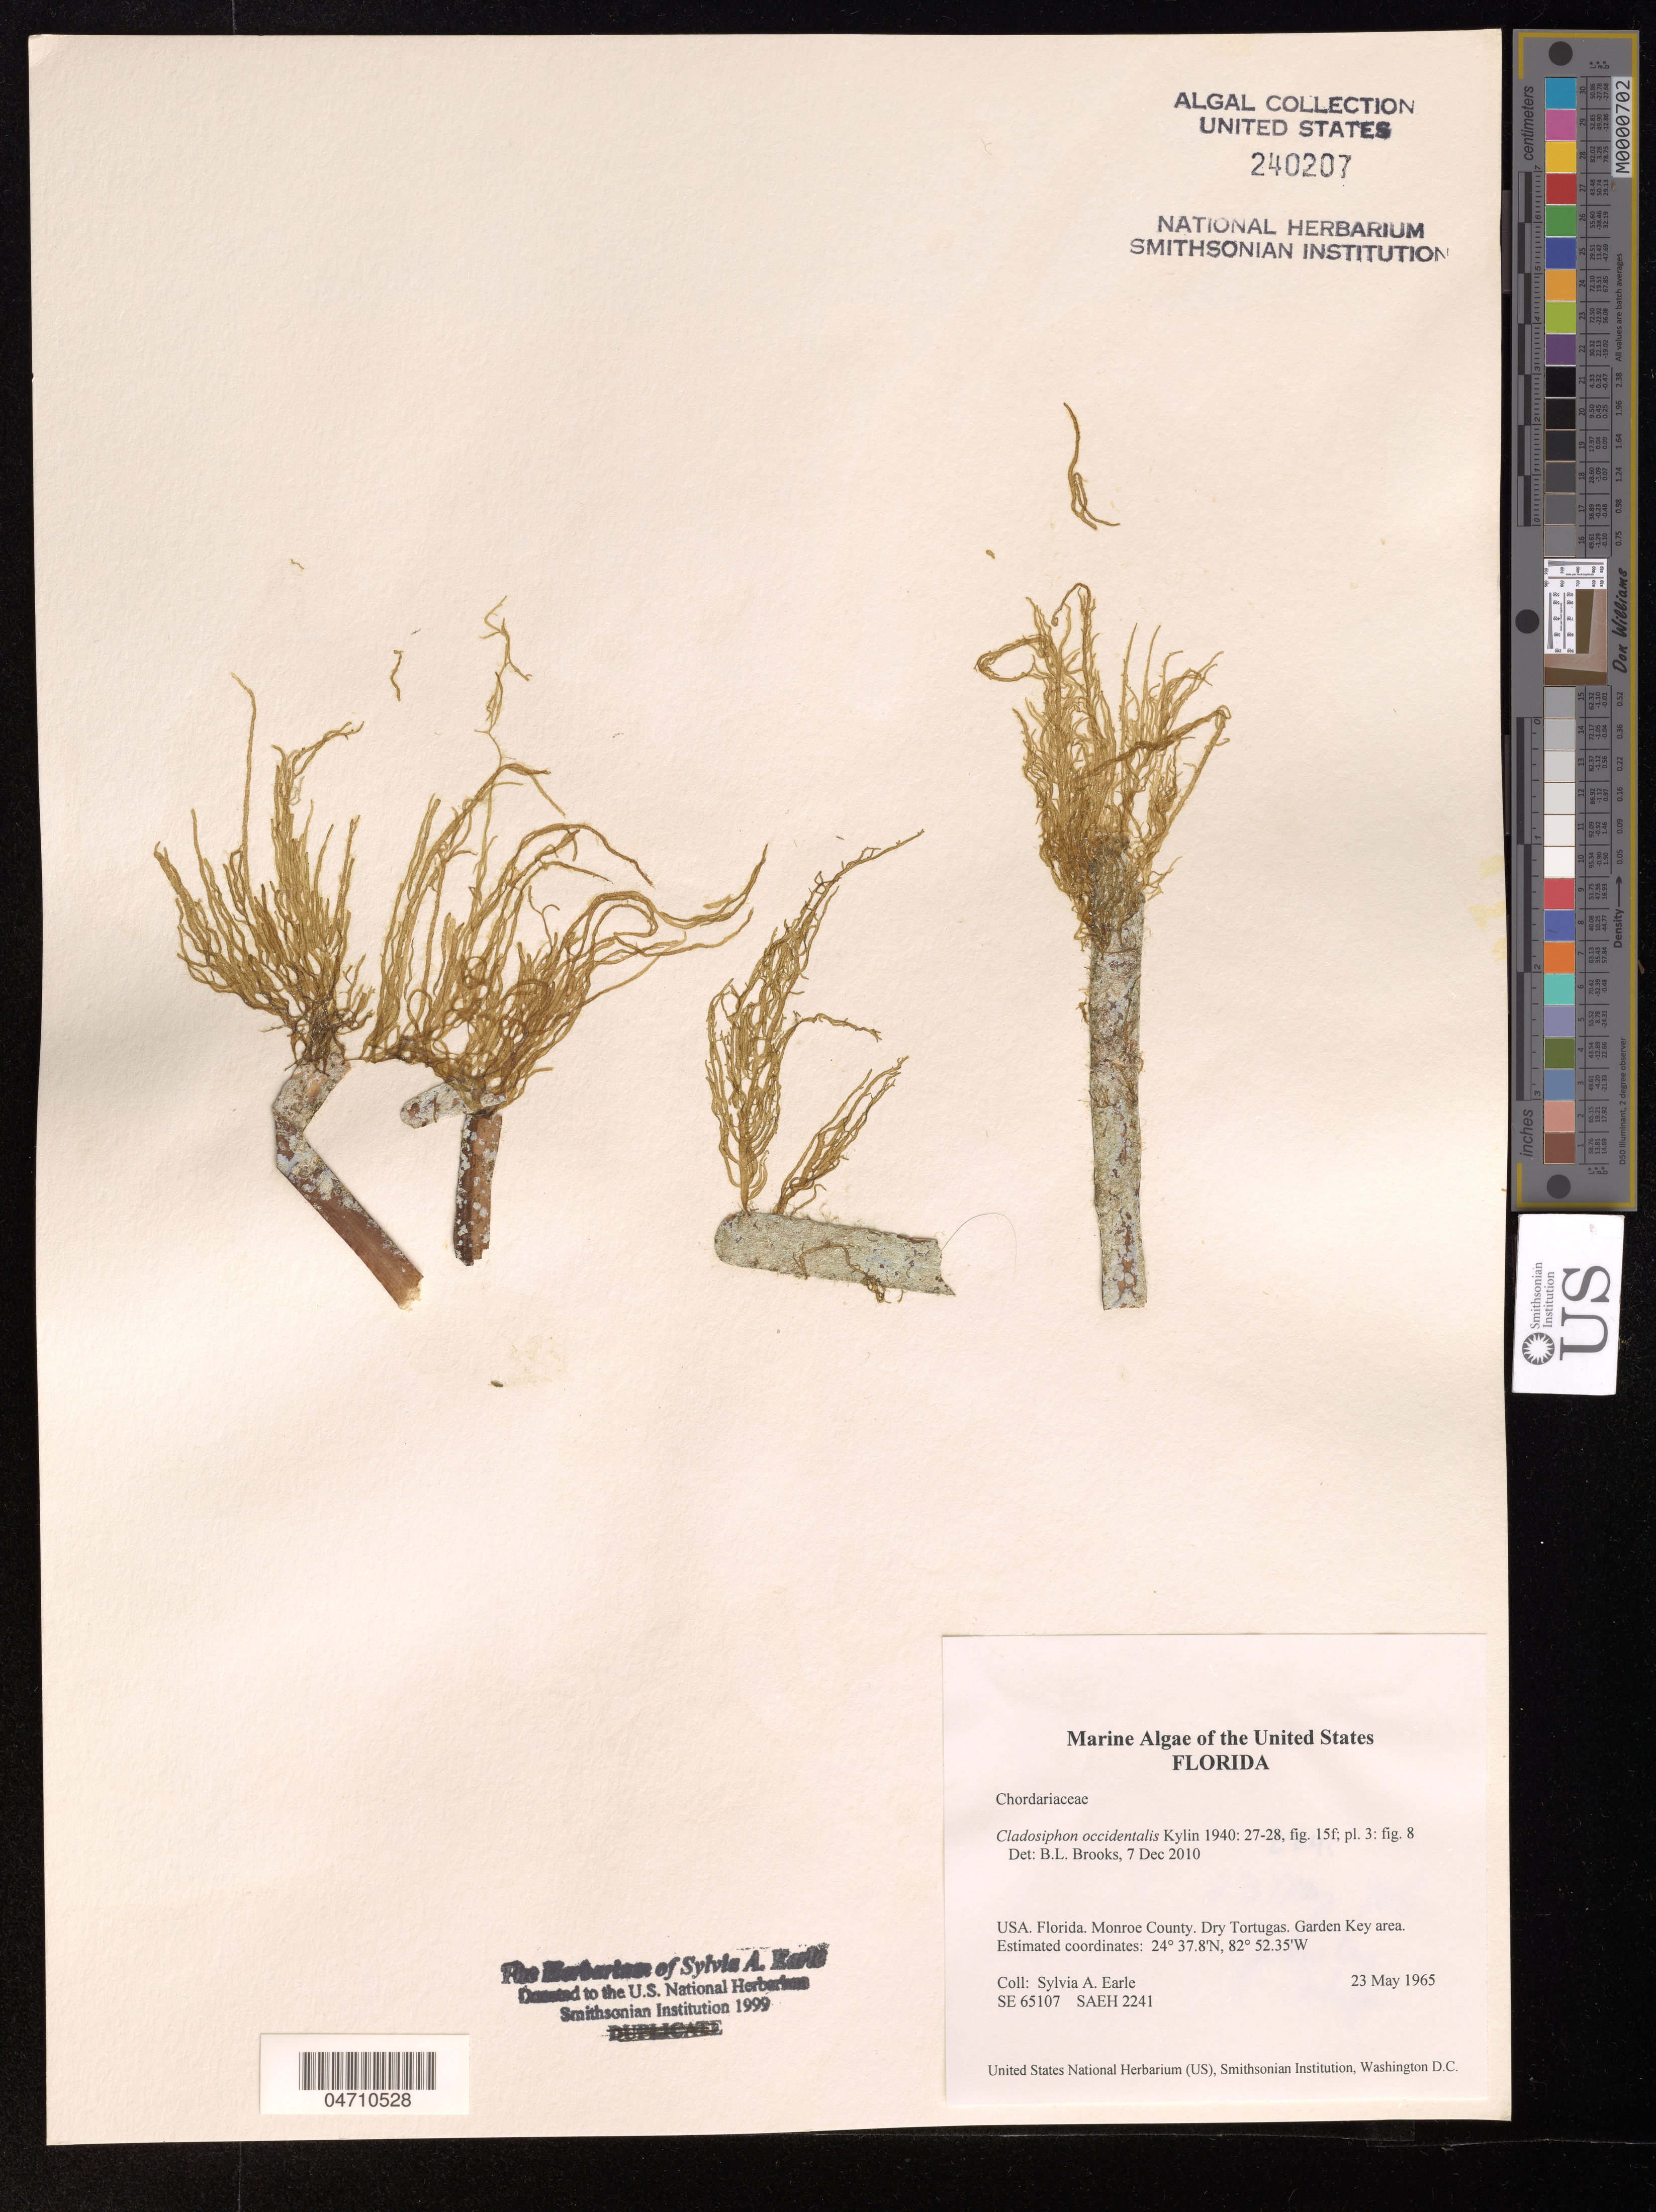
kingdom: Chromista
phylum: Ochrophyta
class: Phaeophyceae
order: Ectocarpales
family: Chordariaceae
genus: Cladosiphon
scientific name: Cladosiphon occidentalis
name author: Kylin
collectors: S. A. Earle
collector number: SAEH 2241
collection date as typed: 23 May 1965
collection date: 1965-05-23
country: United States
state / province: Florida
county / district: Monroe County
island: Dry Tortugas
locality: Off Garden Key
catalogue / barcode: US 240207